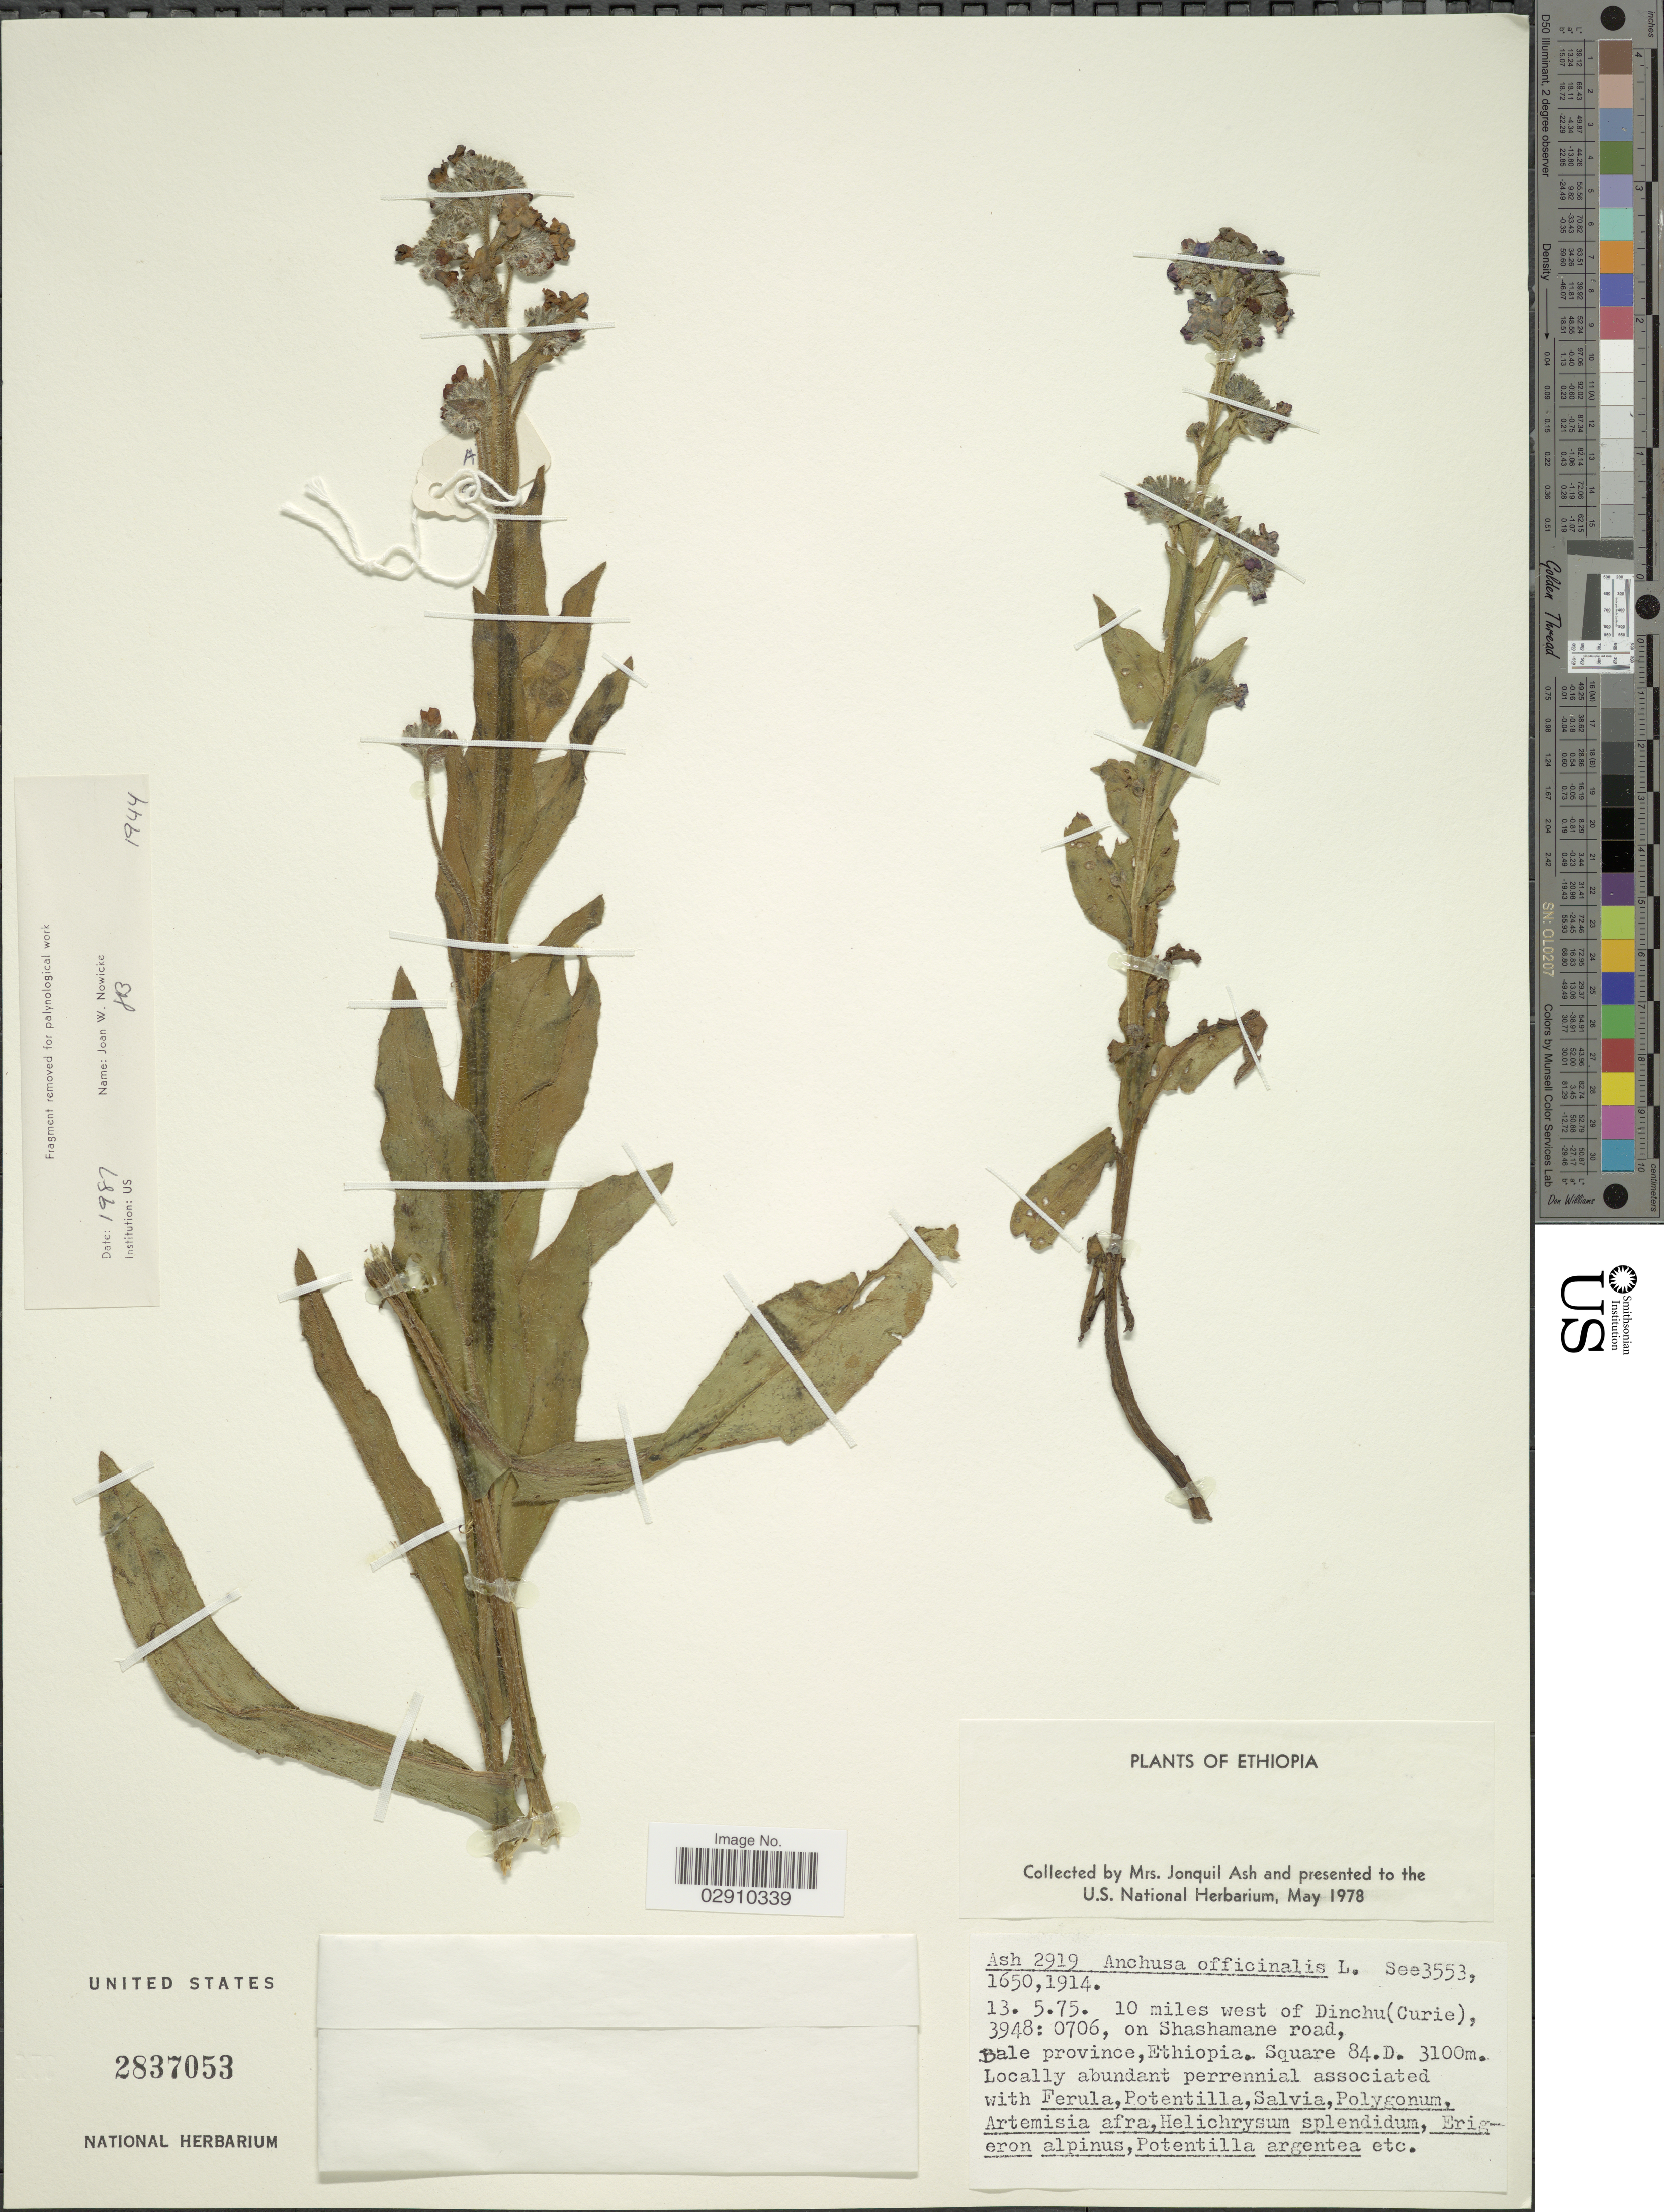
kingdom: Plantae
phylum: Tracheophyta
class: Magnoliopsida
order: Boraginales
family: Boraginaceae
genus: Anchusa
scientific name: Anchusa officinalis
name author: L.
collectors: J. Ash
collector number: Ash 2919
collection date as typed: Transcribed d/m/y: 13/5/75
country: Ethiopia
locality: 10 miles west of Dinchu (Curie), 3948: 0706, on Shashamane road. Bale province. Square 84.D.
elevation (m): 3100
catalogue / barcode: US 2837053